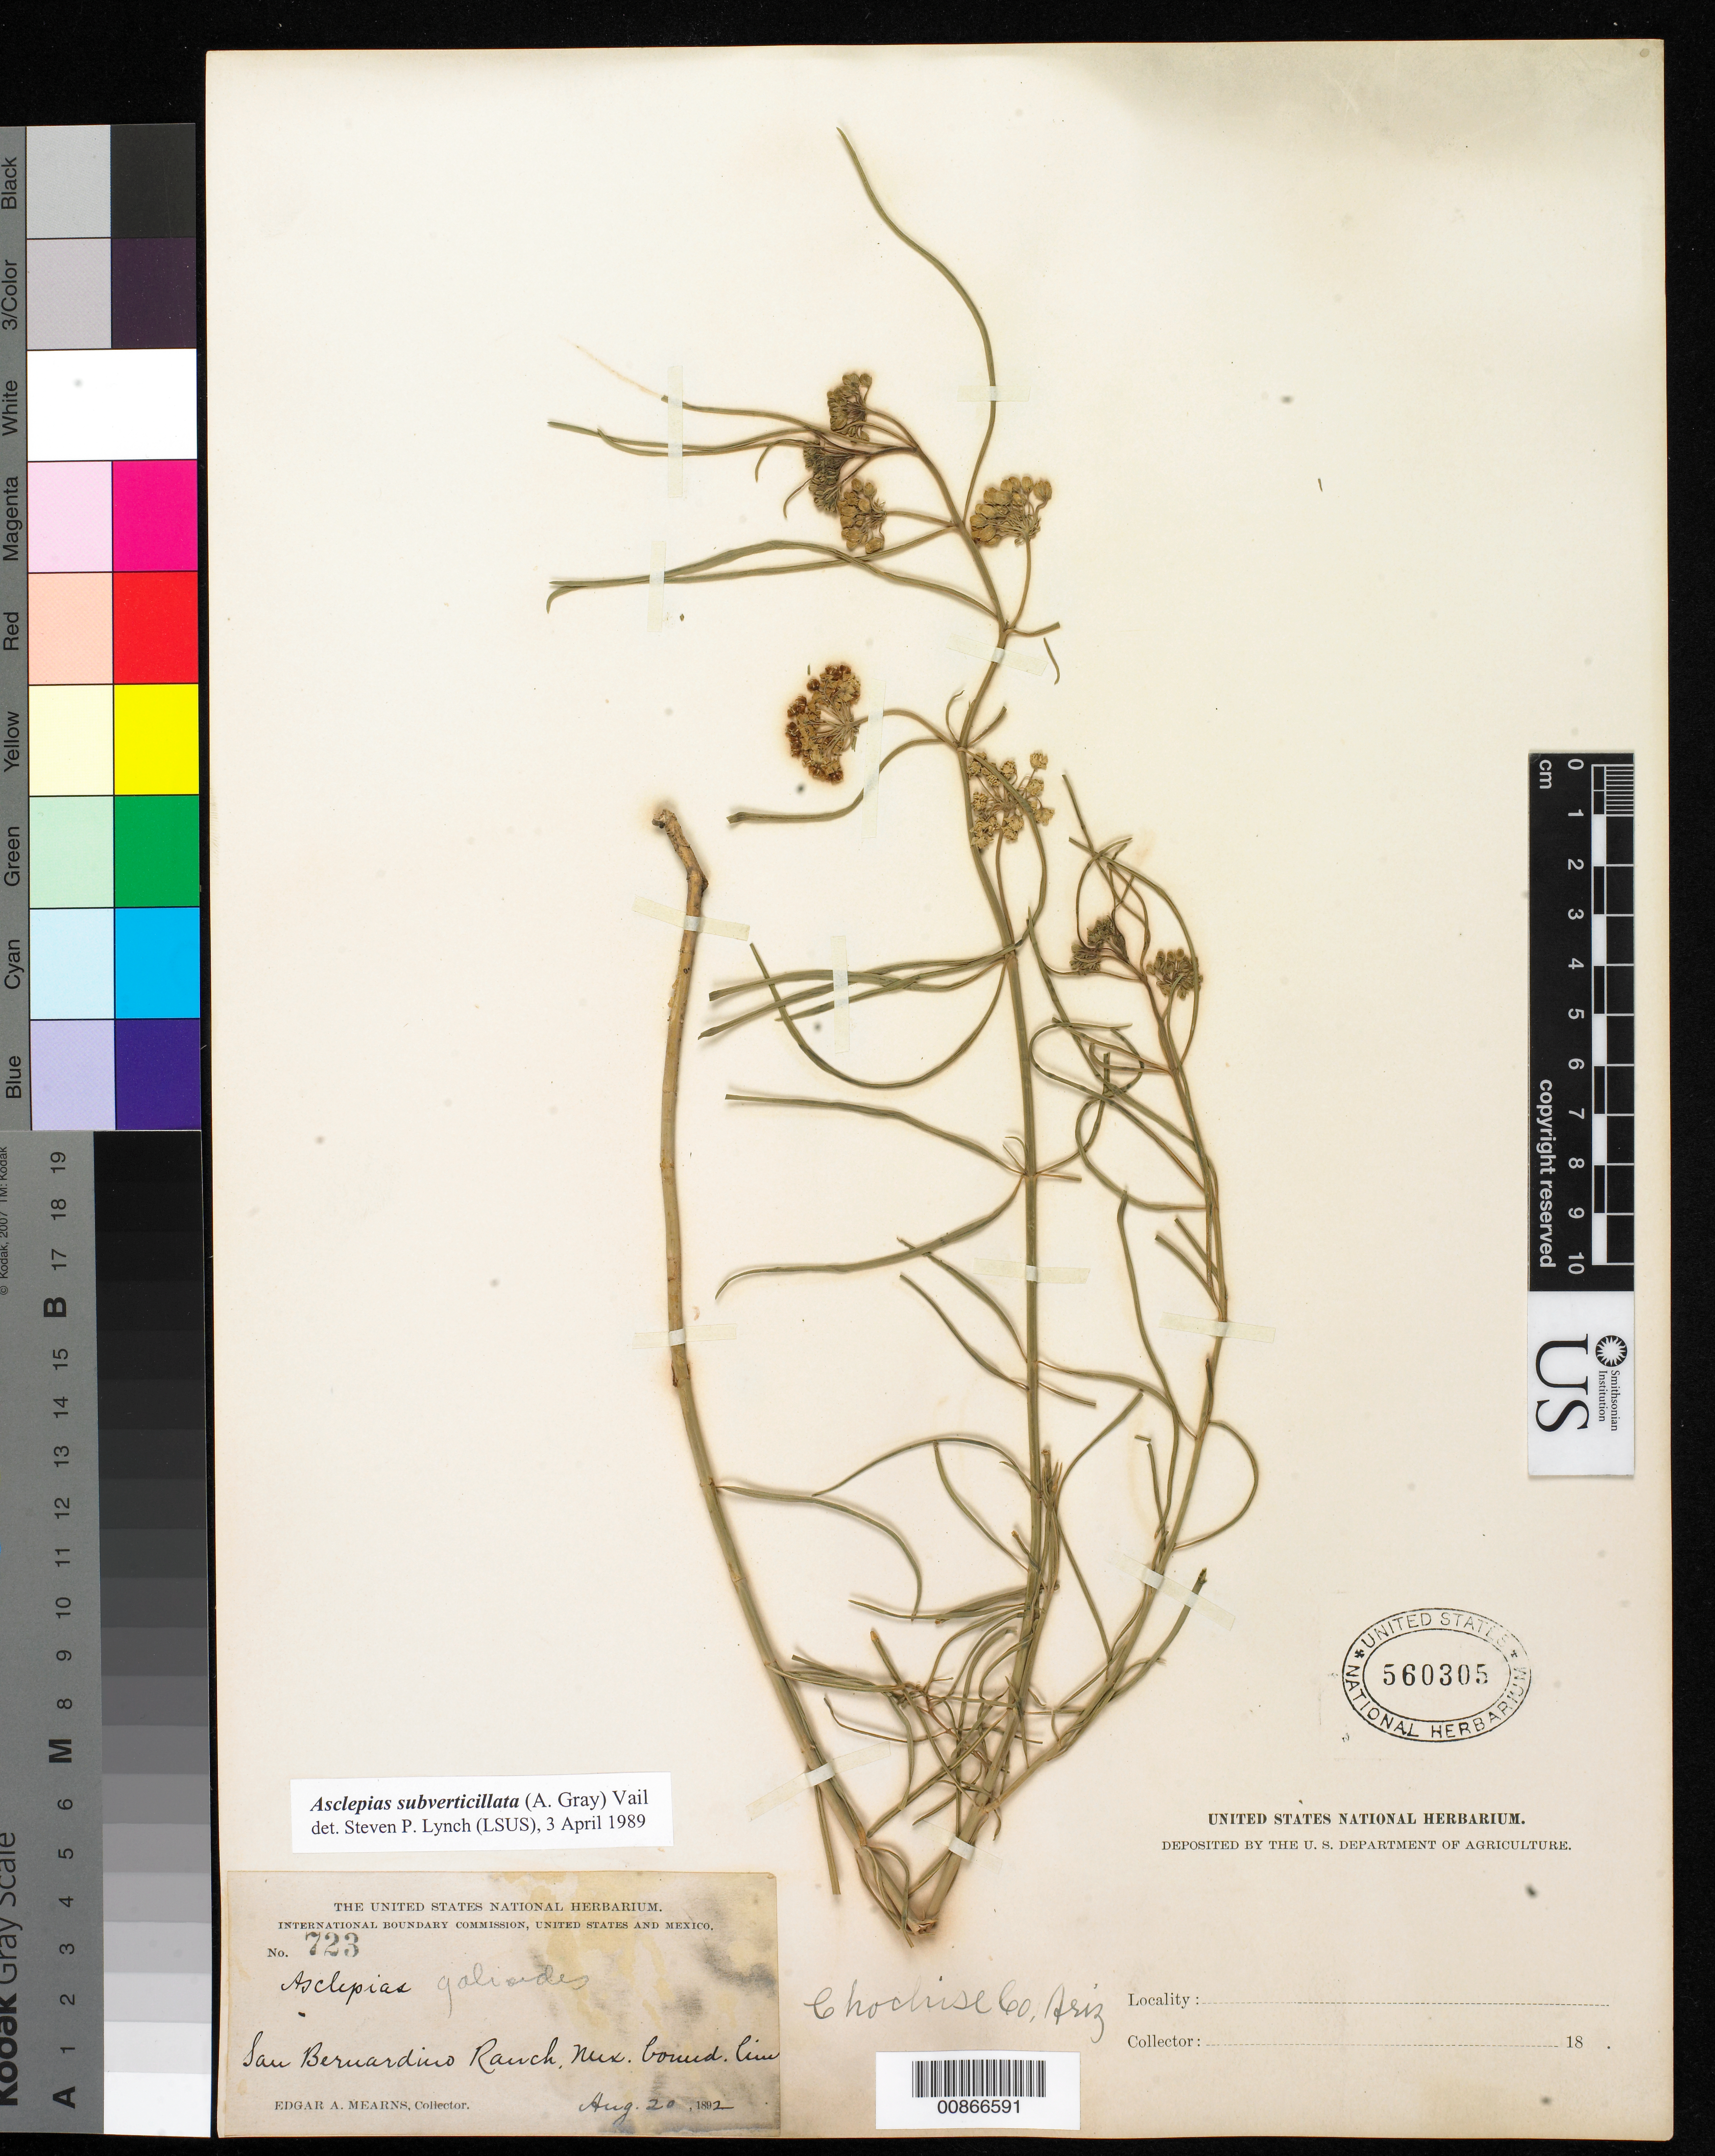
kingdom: Plantae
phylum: Tracheophyta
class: Magnoliopsida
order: Gentianales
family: Apocynaceae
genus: Asclepias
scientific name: Asclepias subverticillata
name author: (A. Gray) Vail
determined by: Lynch, S. P., (LSUS), Louisiana State University-Shreveport Herbarium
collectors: E. A. Mearns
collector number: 723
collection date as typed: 20 Aug 1892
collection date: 1892-08-20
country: United States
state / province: Arizona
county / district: Cochise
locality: San Bernardino Ranch. Mexican Boundary Line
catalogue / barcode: US 560305